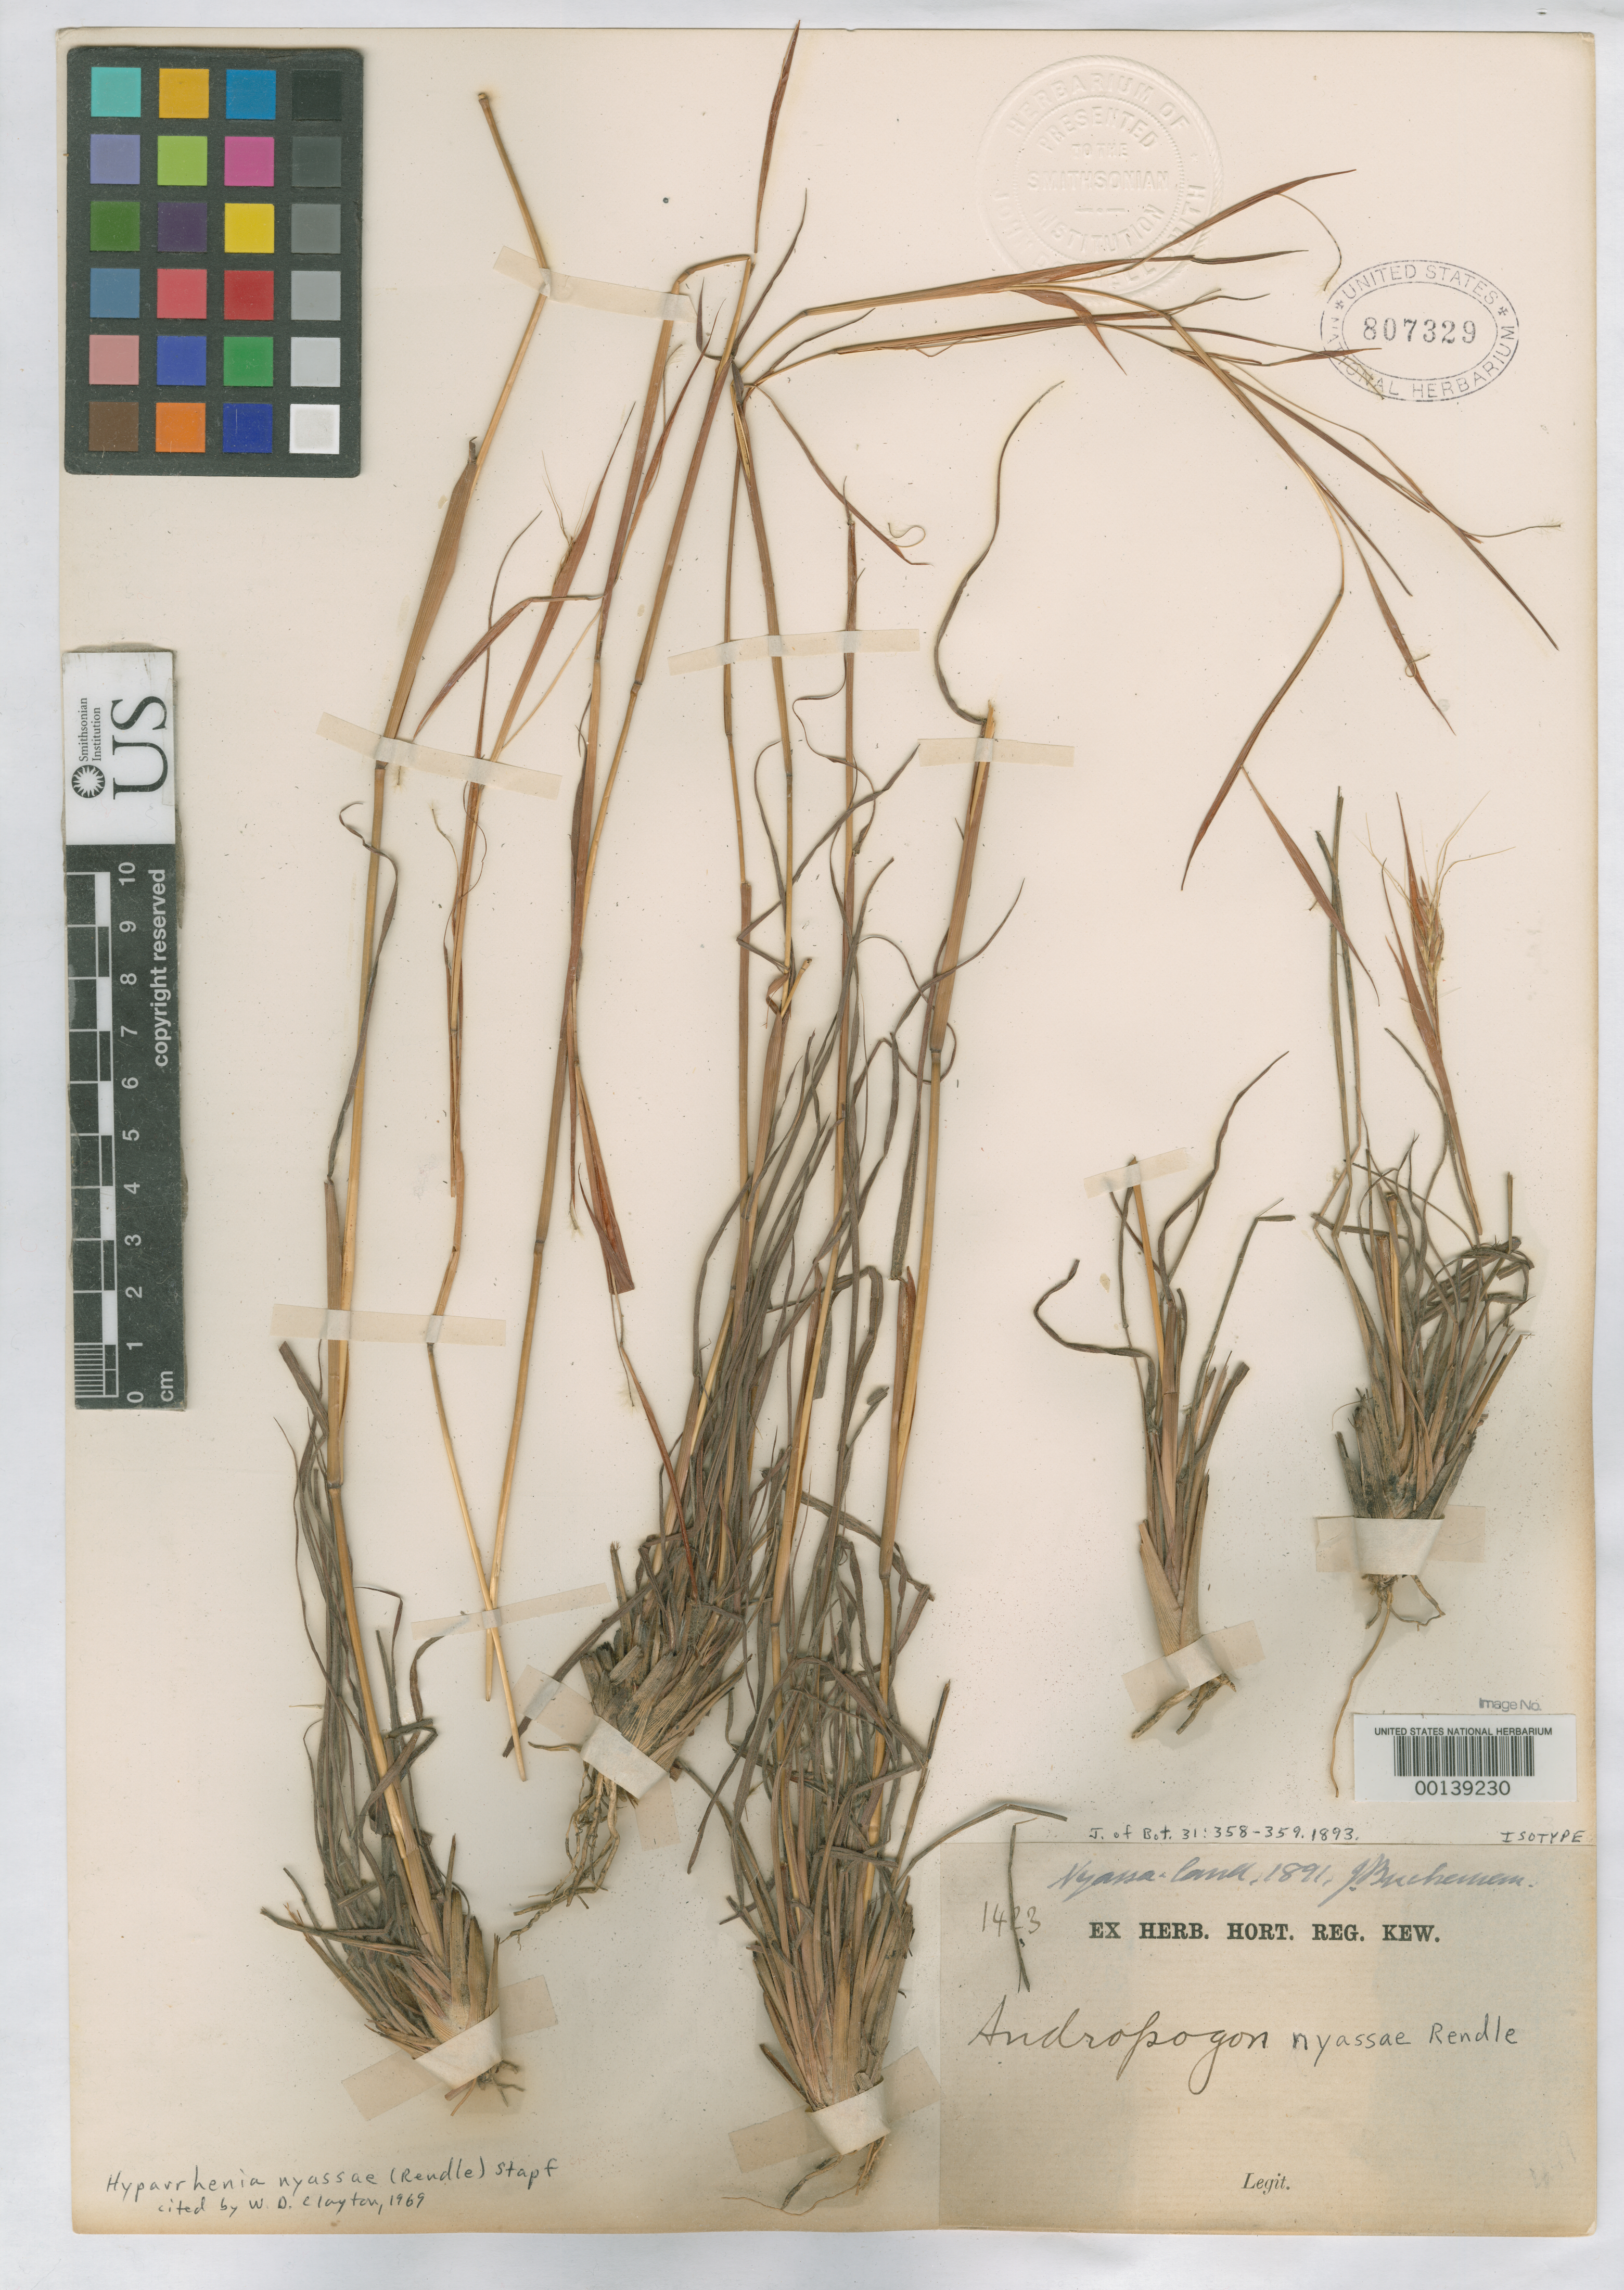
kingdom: Plantae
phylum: Tracheophyta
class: Liliopsida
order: Poales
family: Poaceae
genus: Andropogon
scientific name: Andropogon nyassae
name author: Rendle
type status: Isotype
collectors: J. Buchanan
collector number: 1423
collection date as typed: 1891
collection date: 1891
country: Malawi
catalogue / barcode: US 807329